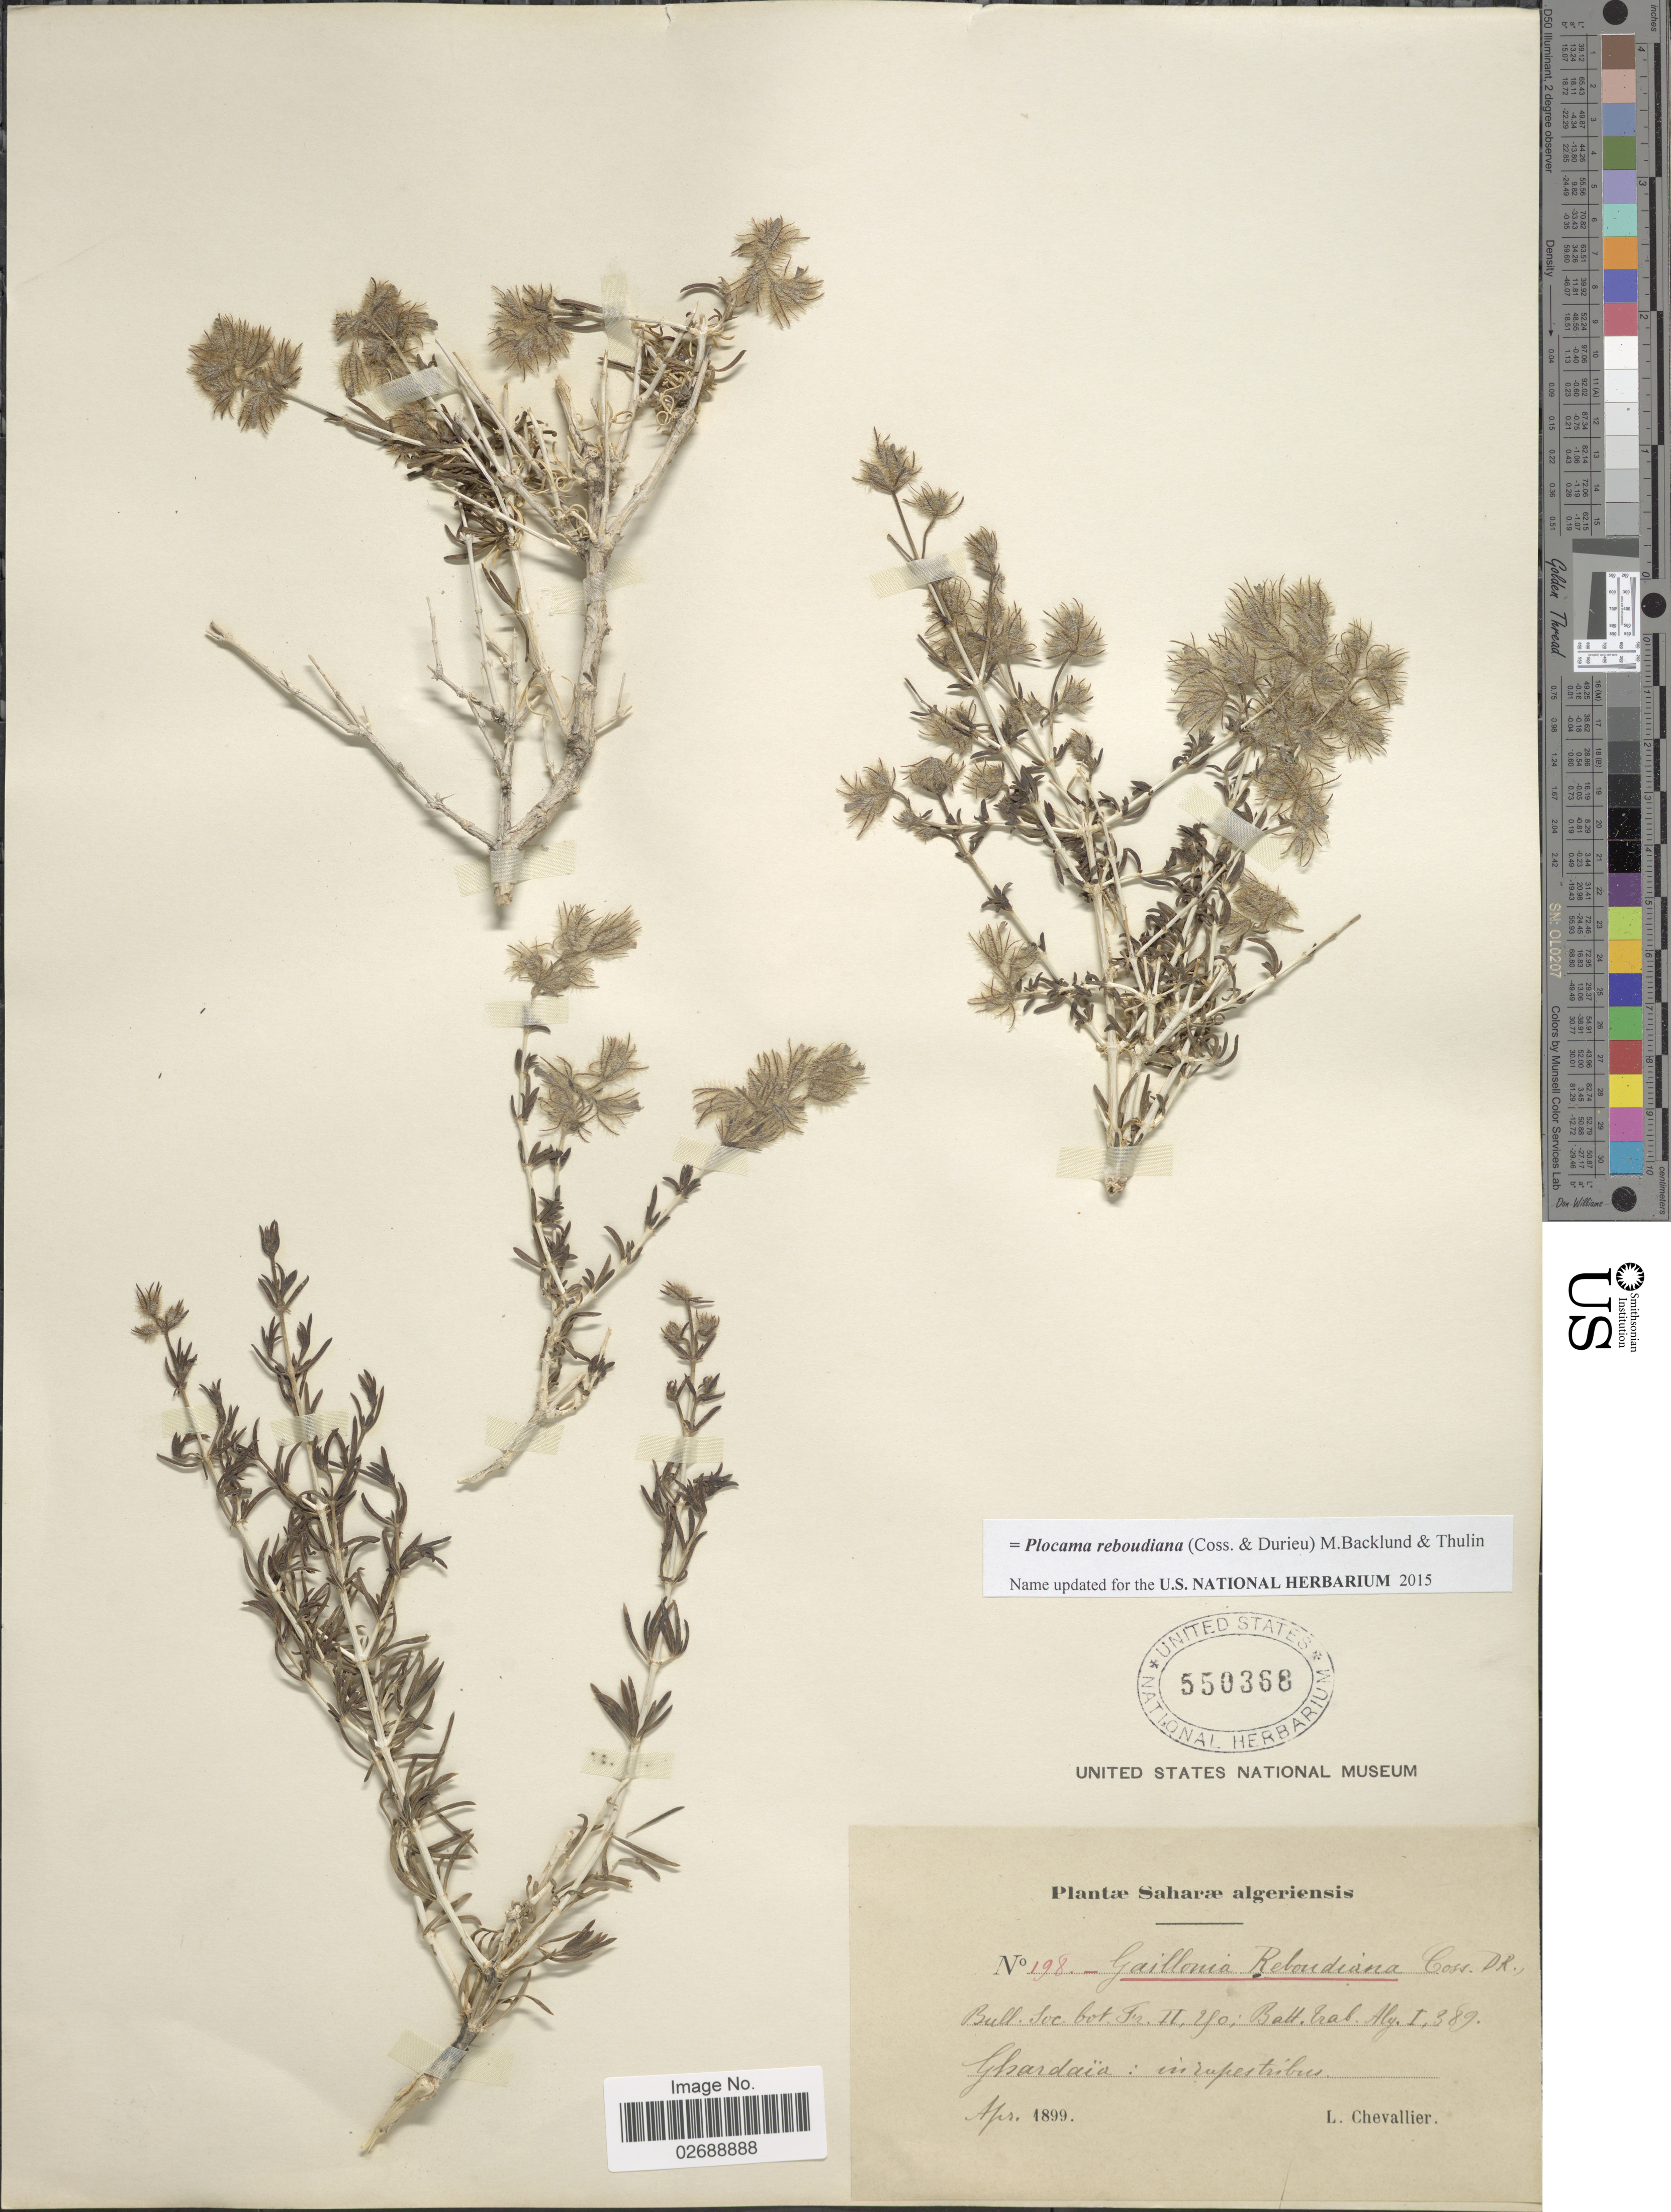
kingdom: Plantae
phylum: Tracheophyta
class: Magnoliopsida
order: Gentianales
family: Rubiaceae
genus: Plocama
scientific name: Plocama reboudiana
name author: (Coss. & Durieu) M.Backlund & Thulin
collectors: L. Chevallier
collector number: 198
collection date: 1899-04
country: Algeria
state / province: Ghardaïa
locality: Saharae algeriensis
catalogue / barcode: US 550368